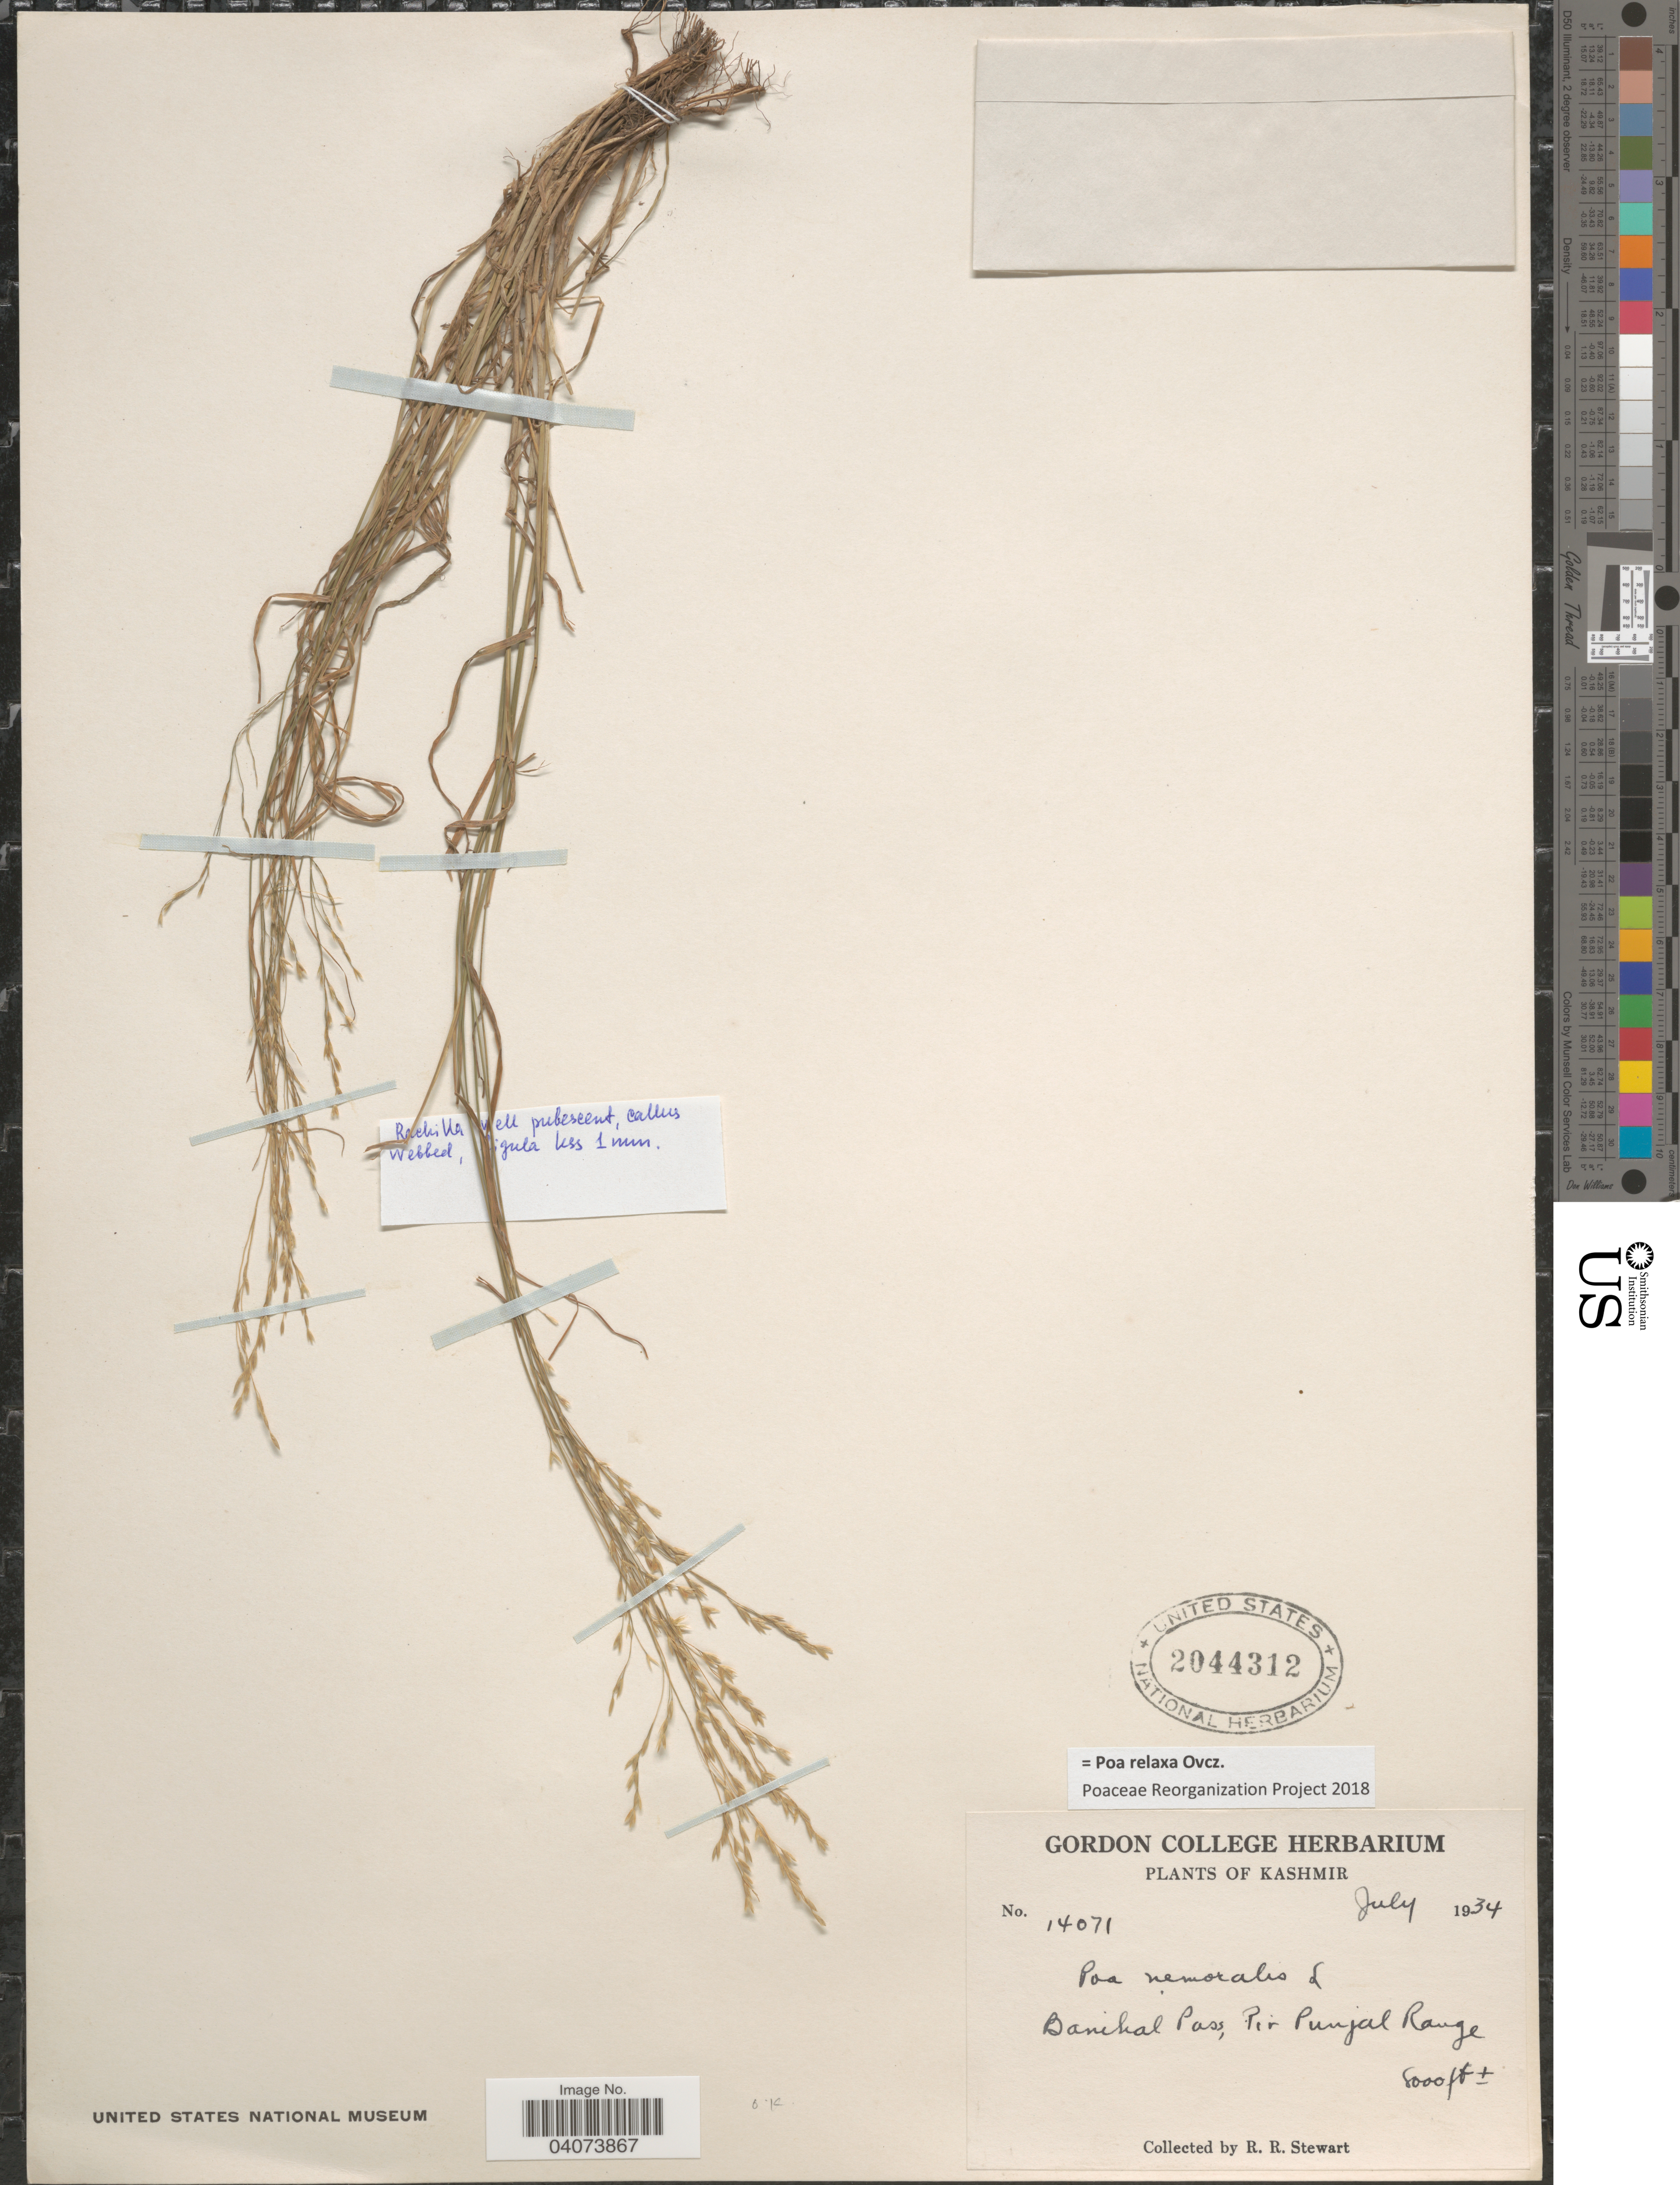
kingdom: Plantae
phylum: Tracheophyta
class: Liliopsida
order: Poales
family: Poaceae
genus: Poa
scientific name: Poa relaxa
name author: Ovcz.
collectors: R. Stewart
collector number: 14071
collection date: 1934-07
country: India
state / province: Jammu and Kashmir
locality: Kashmir. Banihal Pass, Pir Punjal Range.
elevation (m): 2438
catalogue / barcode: US 2044312